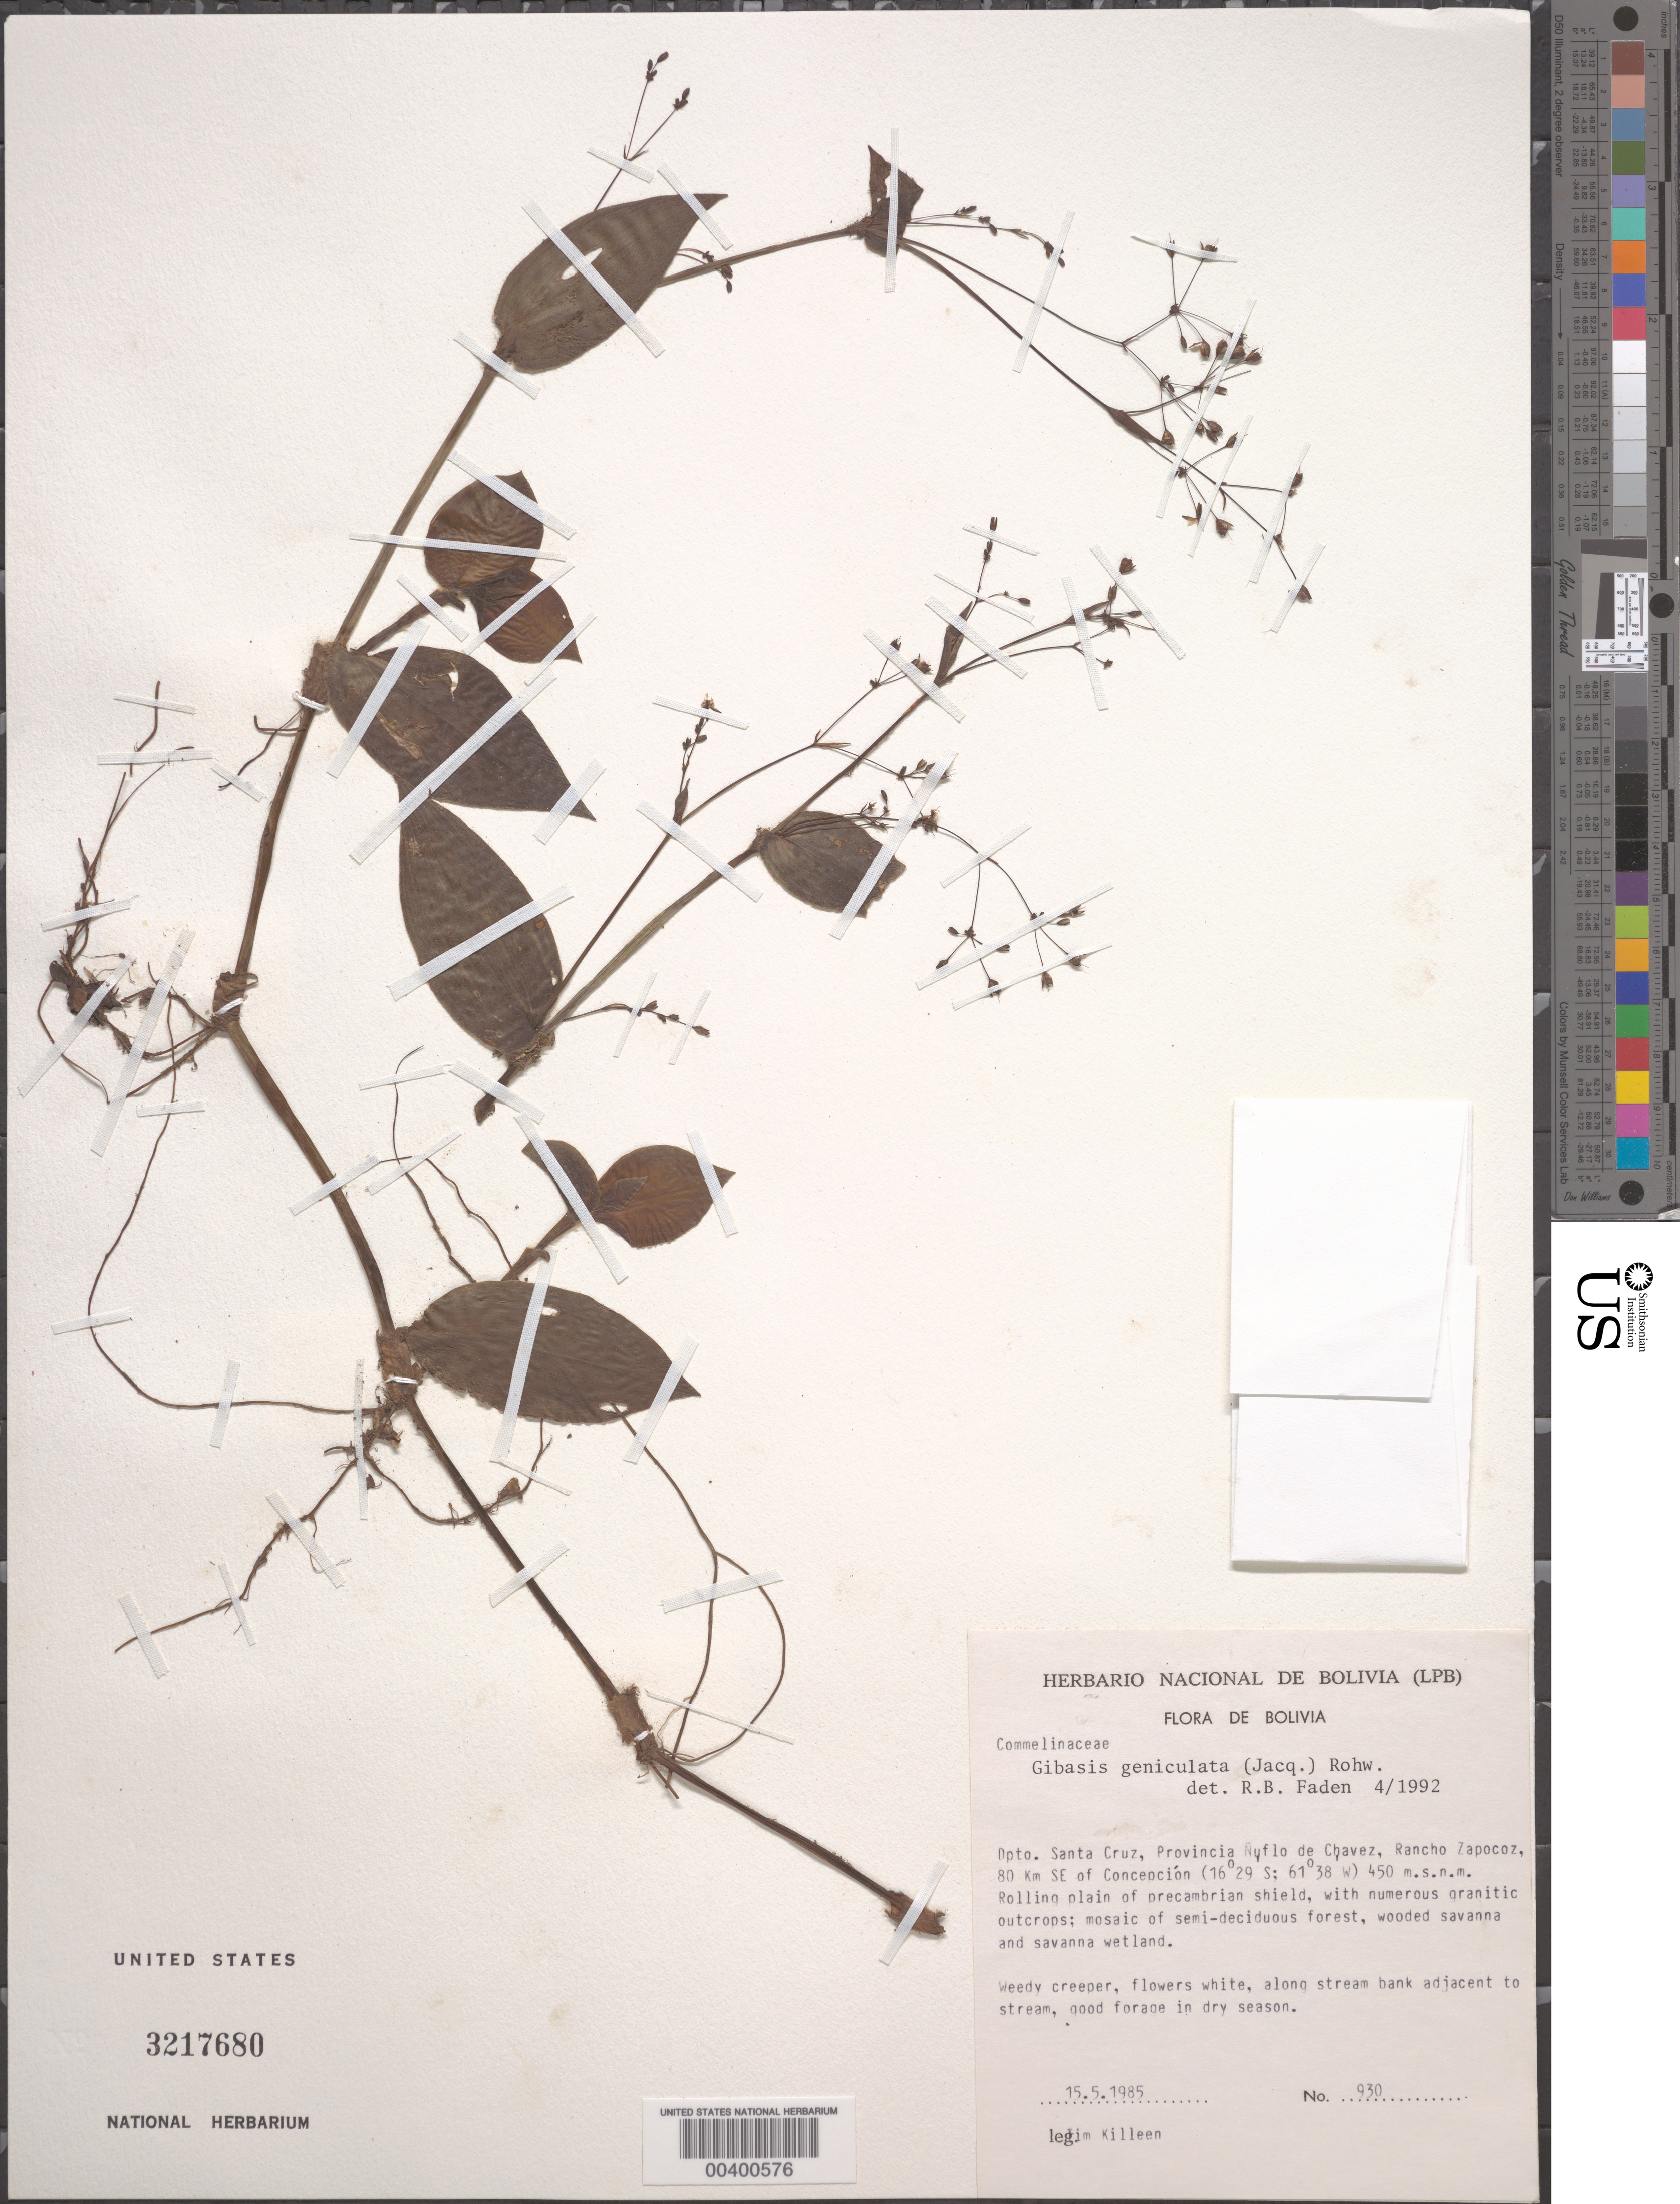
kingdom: Plantae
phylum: Tracheophyta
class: Liliopsida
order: Commelinales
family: Commelinaceae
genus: Commelina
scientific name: Commelina rufipes var. glabrata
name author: (D.R. Hunt) Faden & D.R. Hunt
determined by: Faden, Robert B., (US), Smithsonian Institution - National Museum of Natural History (UNITED STATES)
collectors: J. Killeen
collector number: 930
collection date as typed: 15 May 1985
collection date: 1985-05-15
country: Bolivia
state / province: Santa Cruz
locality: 80 km SE of Concepcion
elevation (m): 450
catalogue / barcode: US 3217680